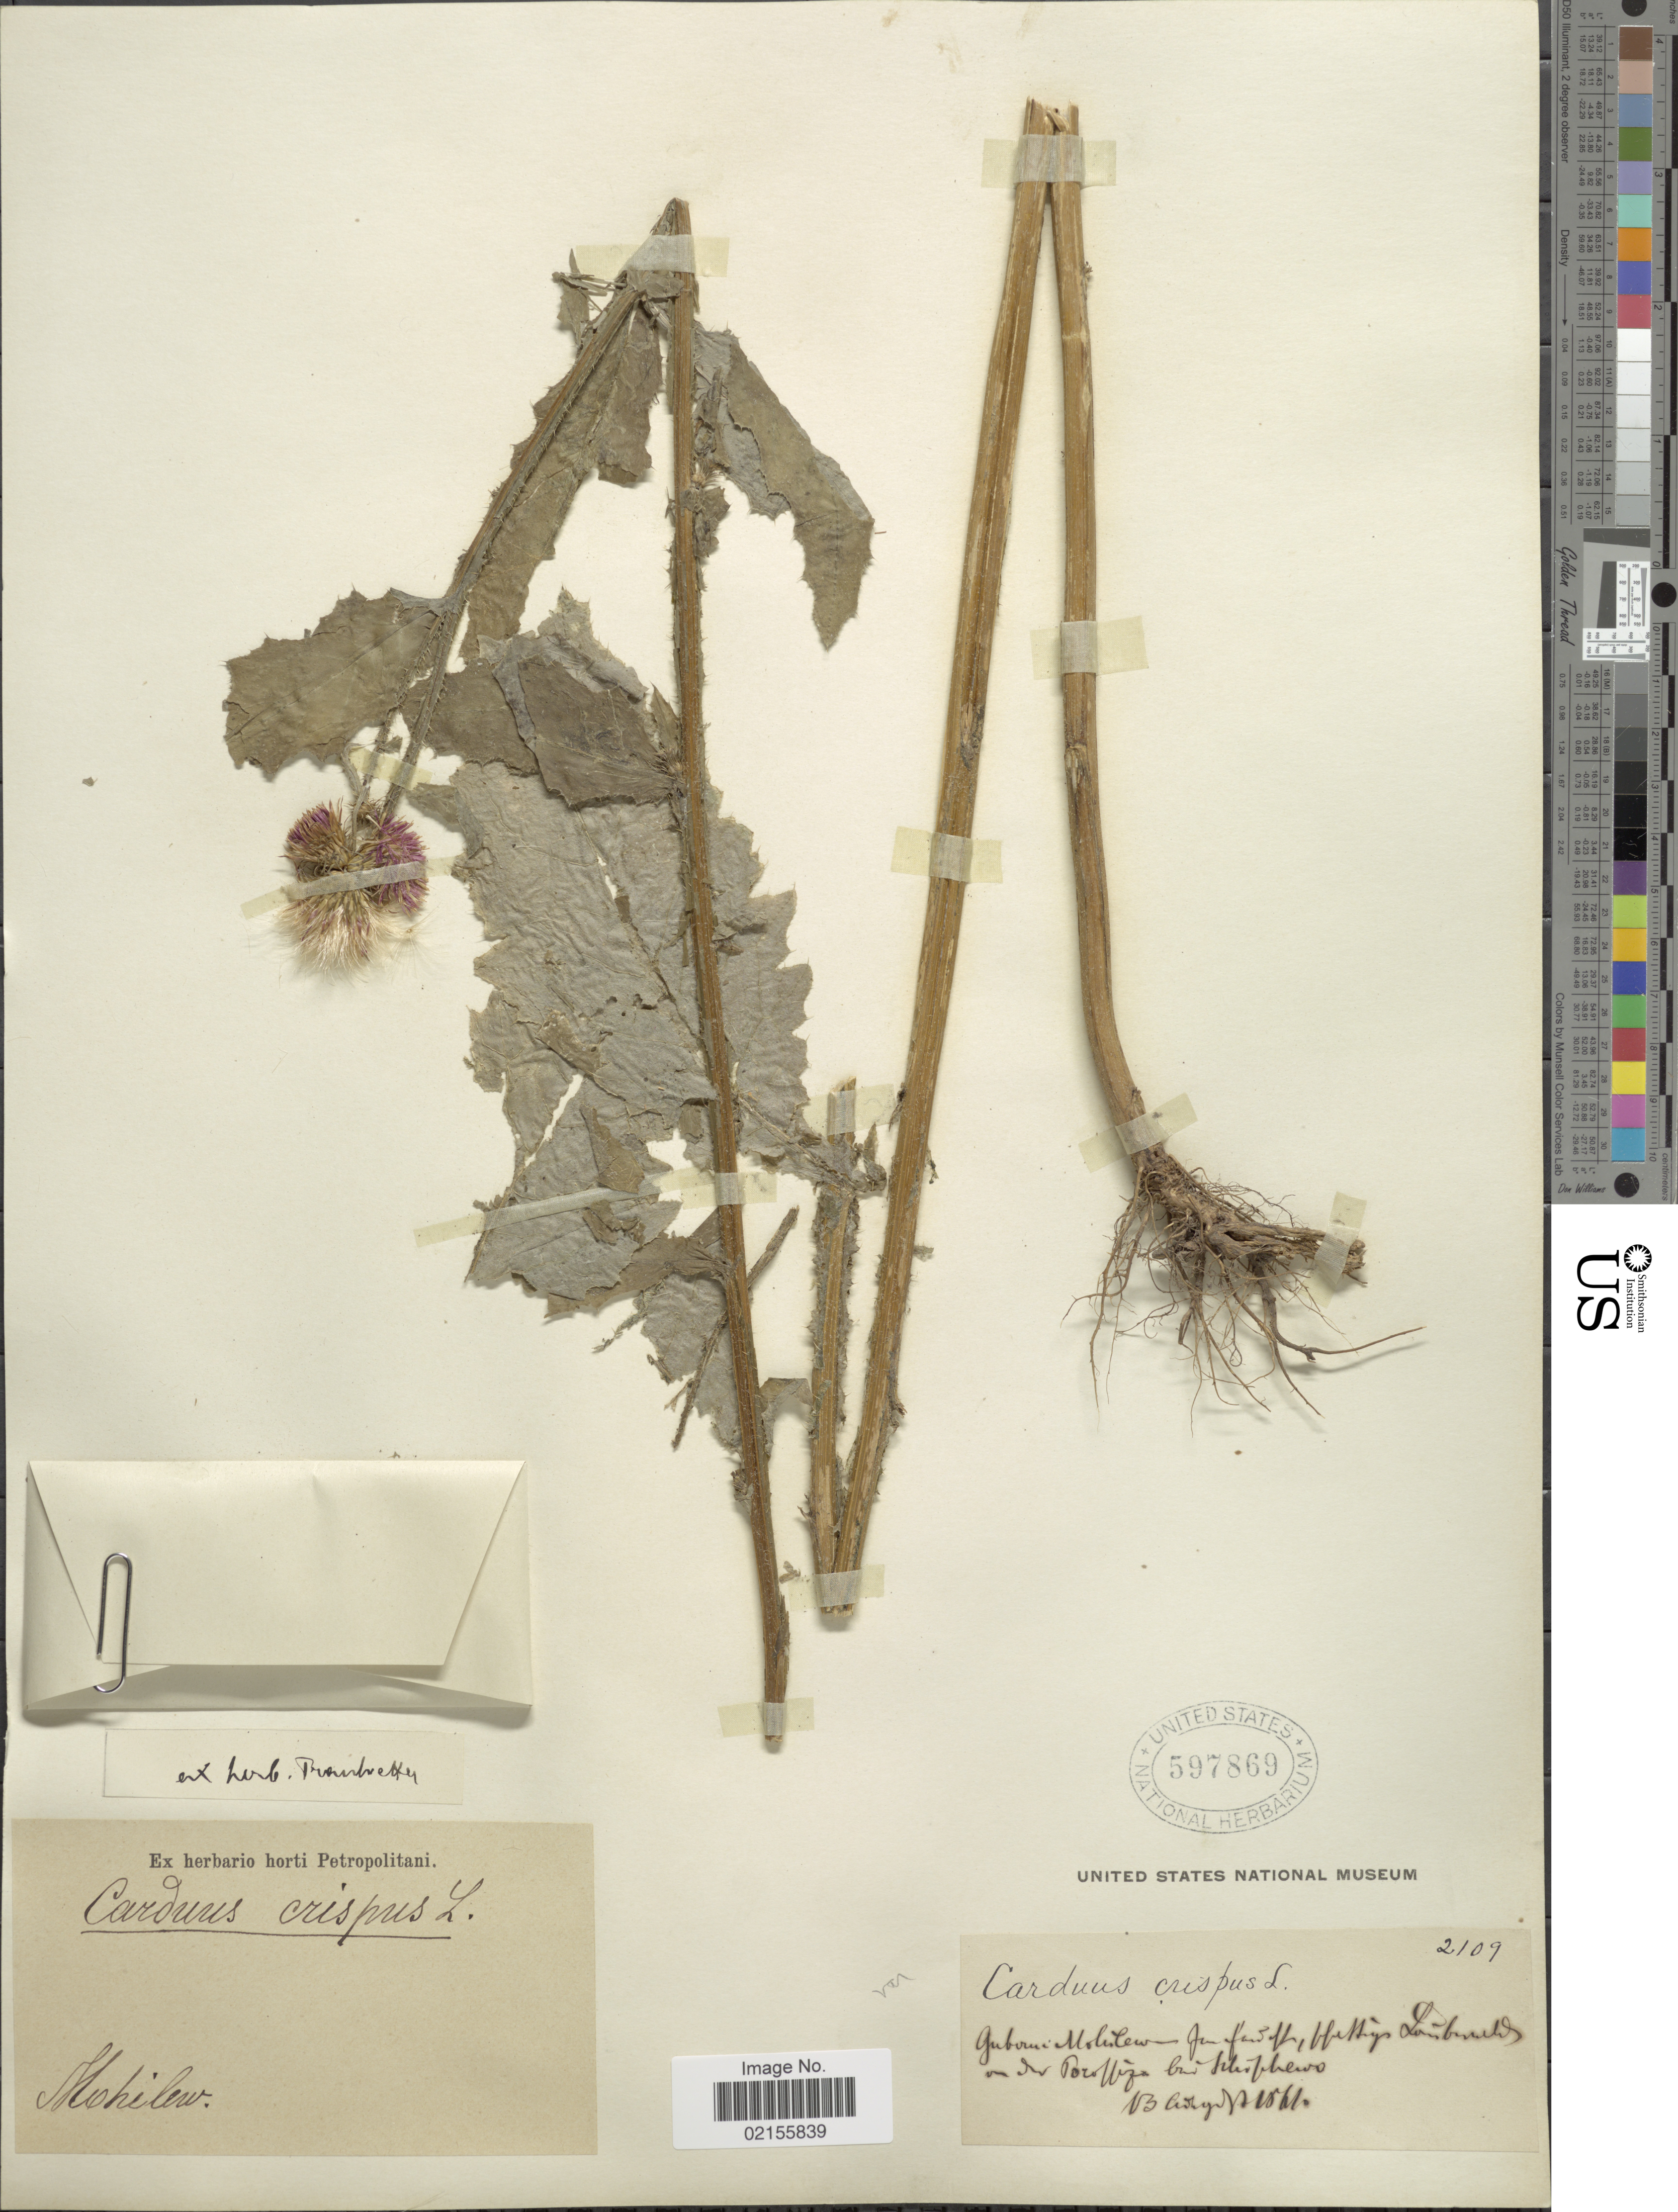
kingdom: Plantae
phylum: Tracheophyta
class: Magnoliopsida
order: Asterales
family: Asteraceae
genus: Carduus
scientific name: Carduus crispus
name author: L.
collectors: ex herb. horti Petropolitani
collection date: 1861-08-13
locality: Hohilew [interpreted]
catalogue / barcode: US 597869